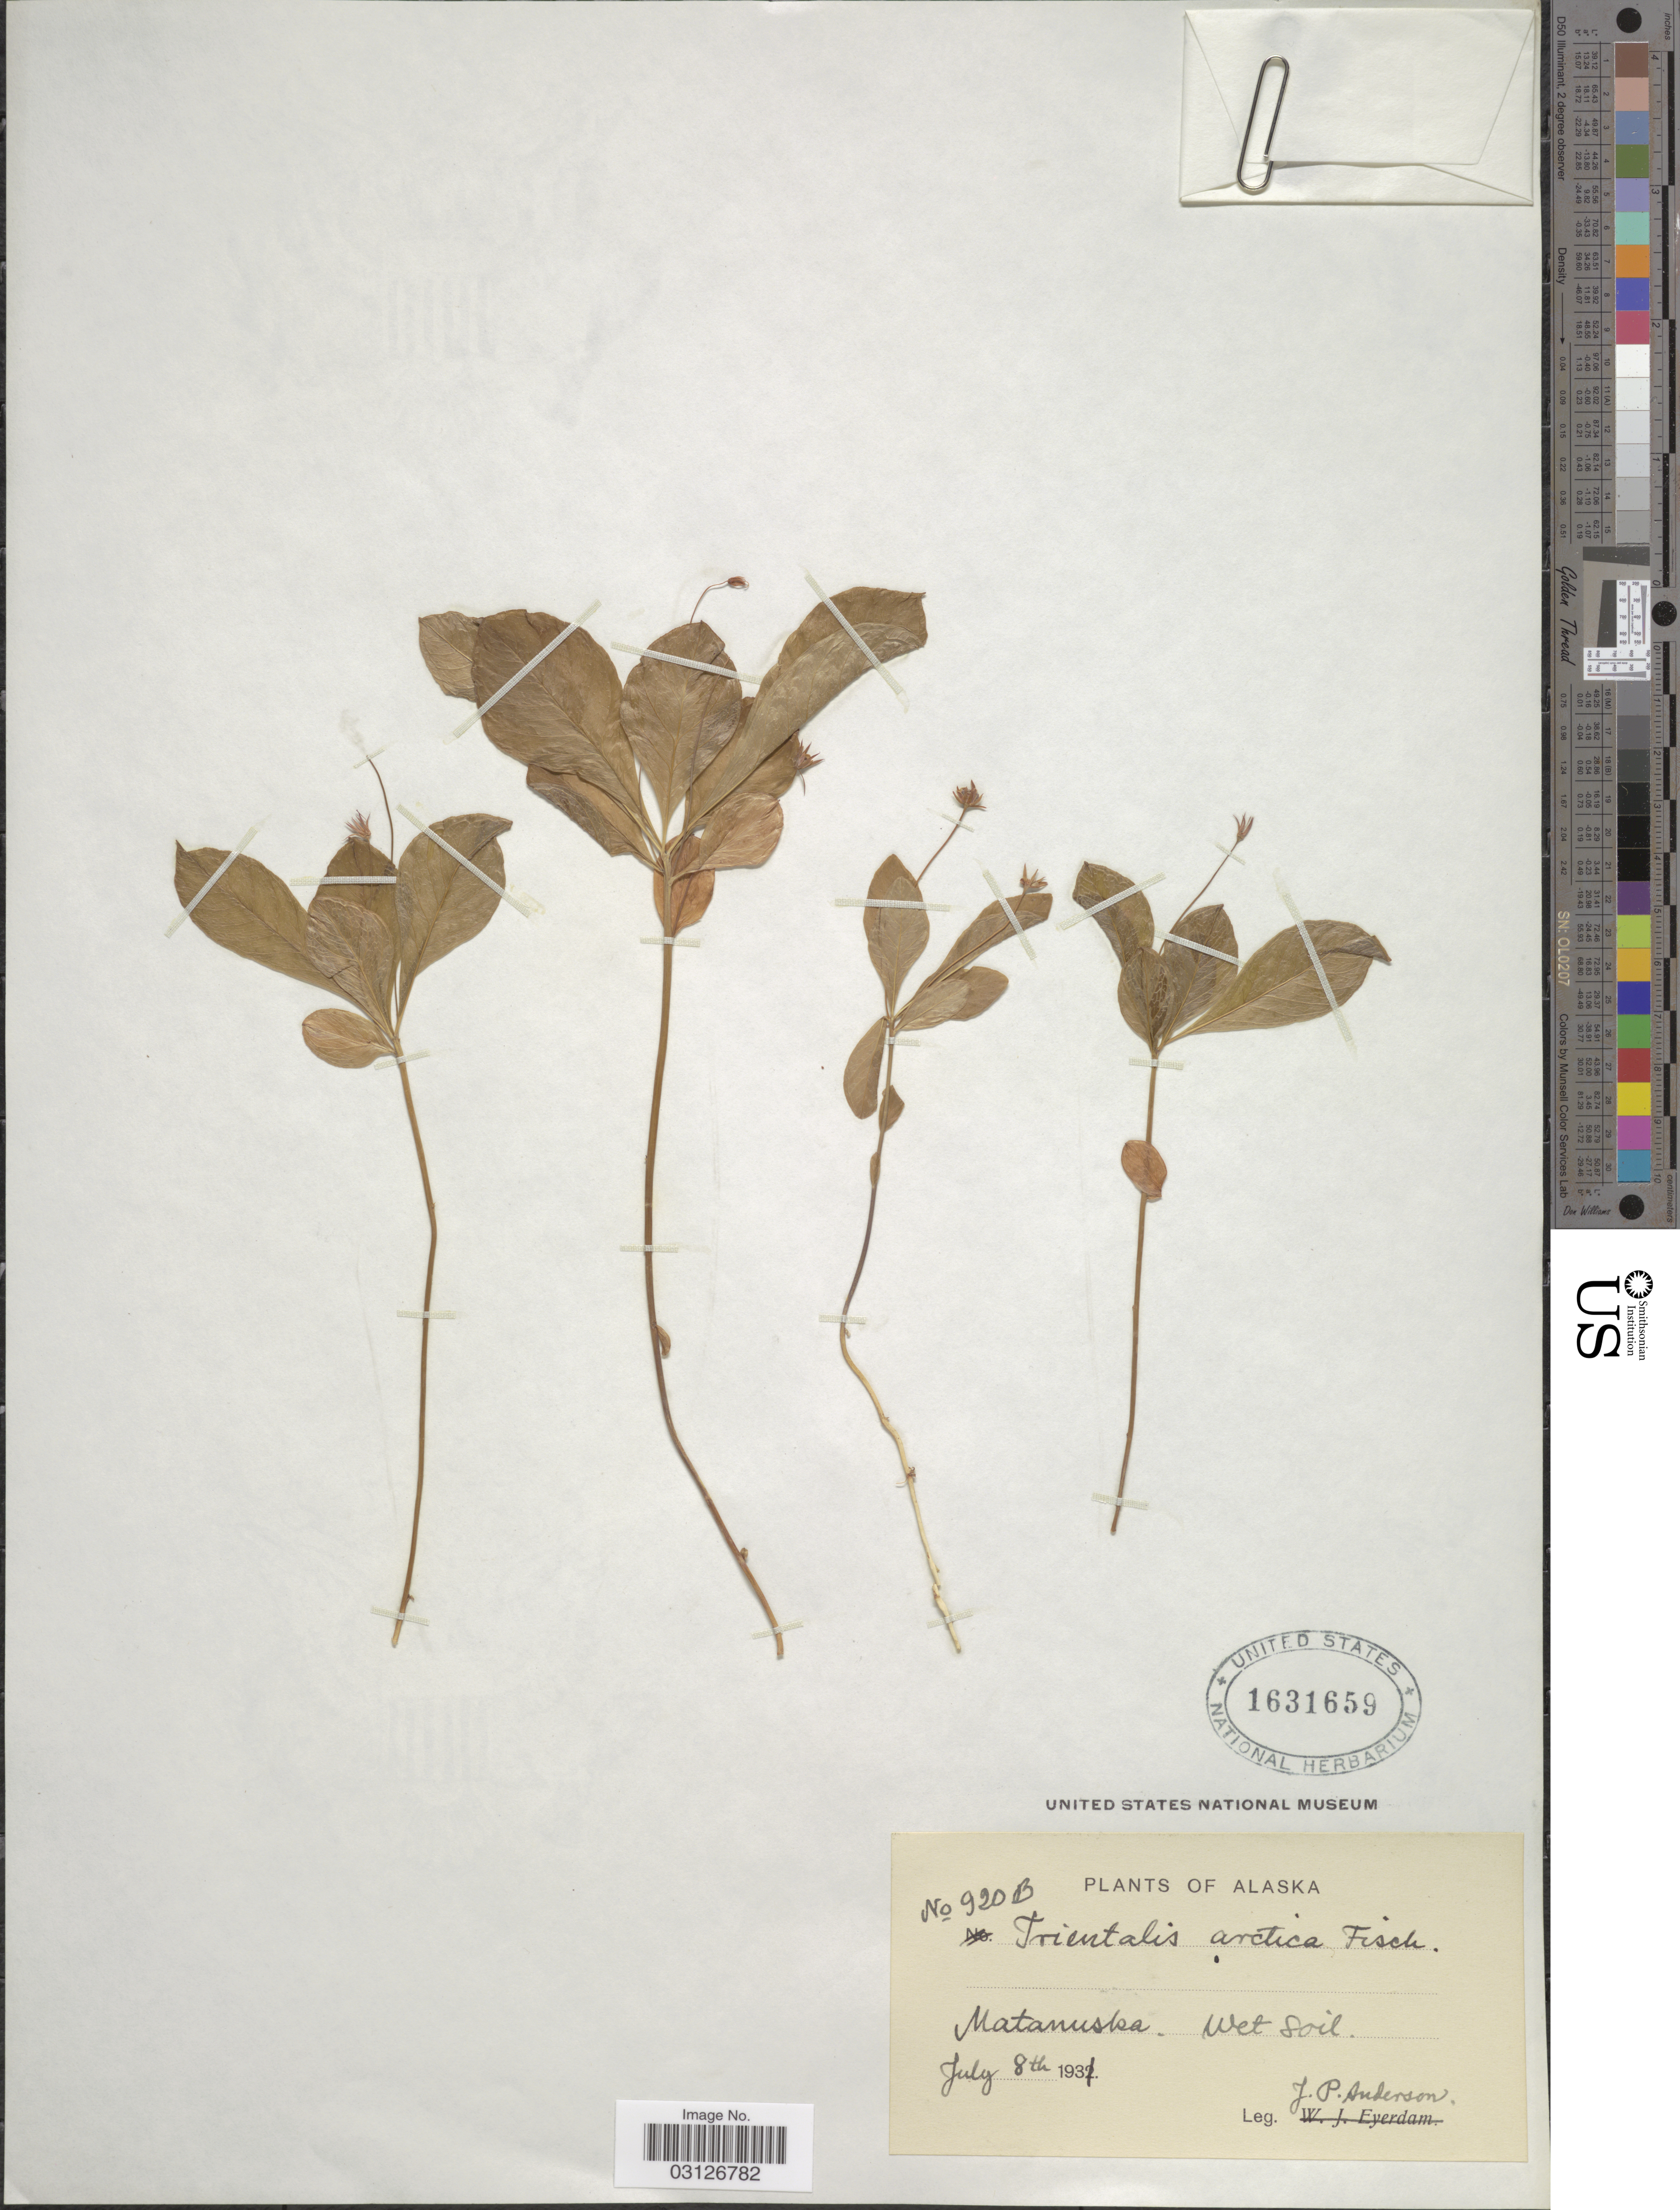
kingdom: Plantae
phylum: Tracheophyta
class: Magnoliopsida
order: Ericales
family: Primulaceae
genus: Trientalis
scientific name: Trientalis europaea subsp. arctica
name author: (Fisch. ex Hook.) Hultén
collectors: J. P. Anderson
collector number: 920B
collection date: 1931-07-08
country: United States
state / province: Alaska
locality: Matanuska.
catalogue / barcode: US 1631659